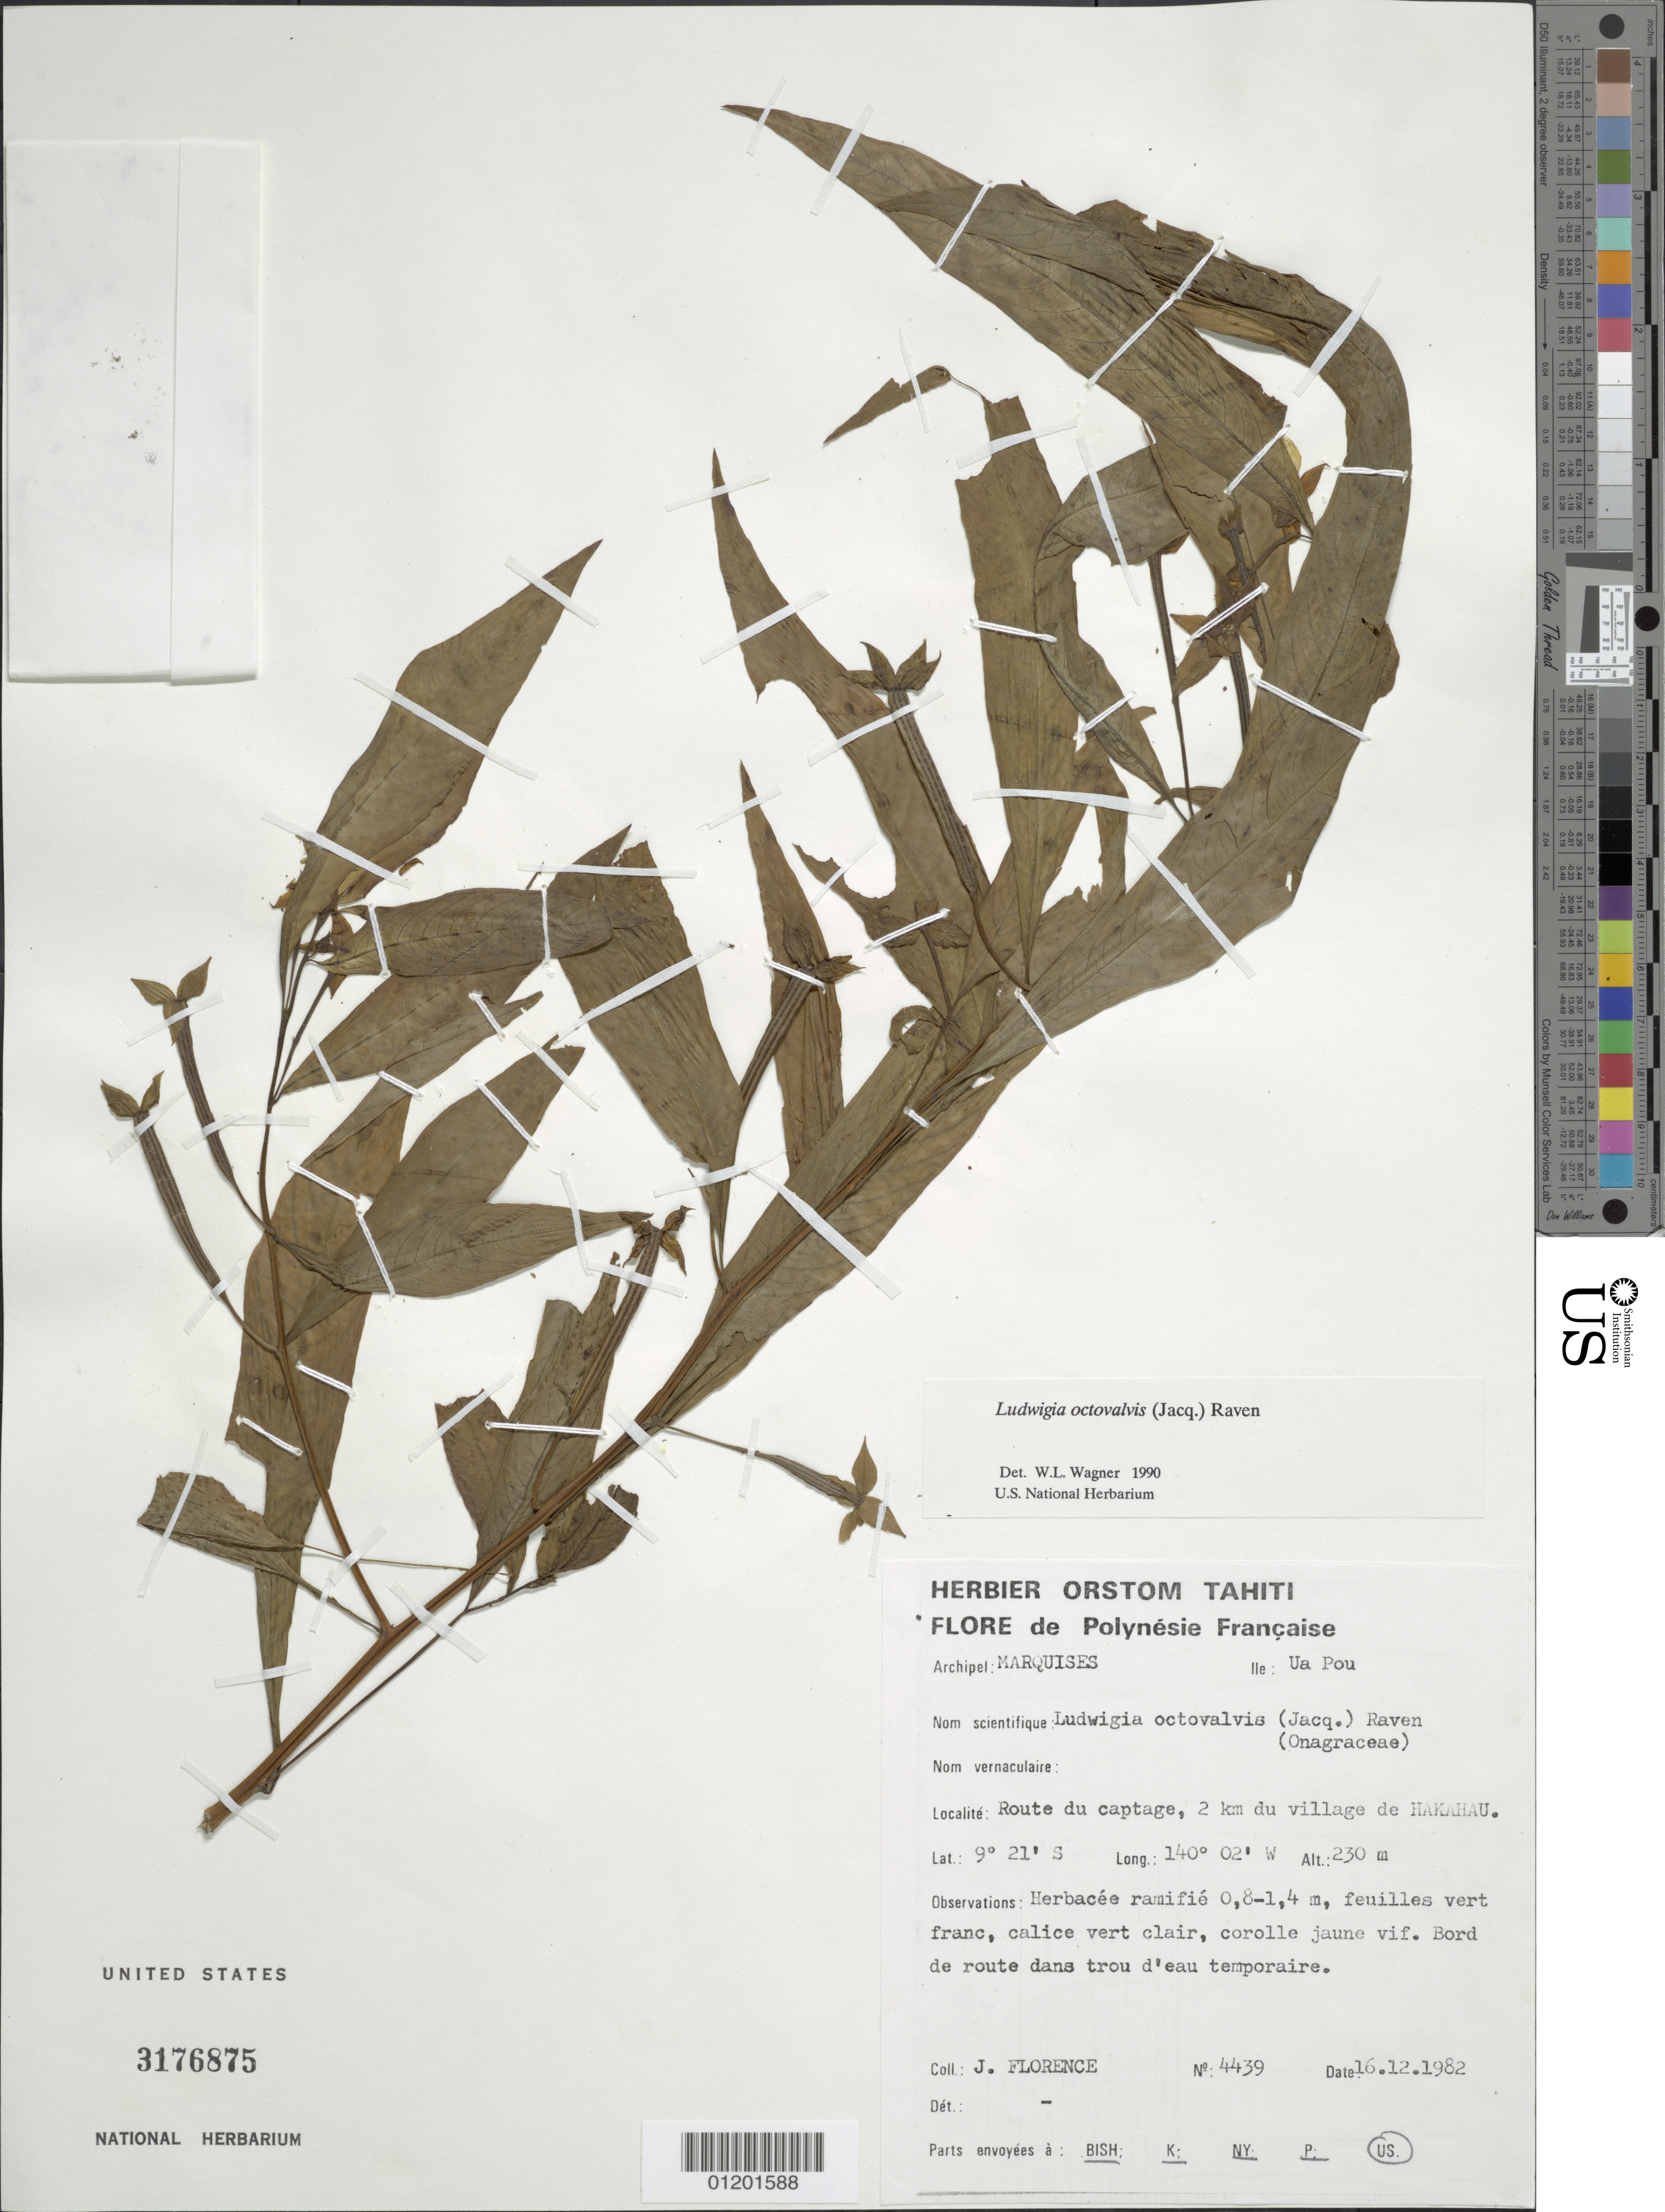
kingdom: Plantae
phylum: Tracheophyta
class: Magnoliopsida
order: Myrtales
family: Onagraceae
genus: Ludwigia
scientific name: Ludwigia octovalvis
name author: (Jacq.) P.H. Raven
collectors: J. Florence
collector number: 4439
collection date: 1982-12-16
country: French Polynesia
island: Ua Pou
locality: Route du captage, 2 km du village de Hakahau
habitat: Bord de route dans trou d'eau temporaire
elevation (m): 230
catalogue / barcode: US 3176875